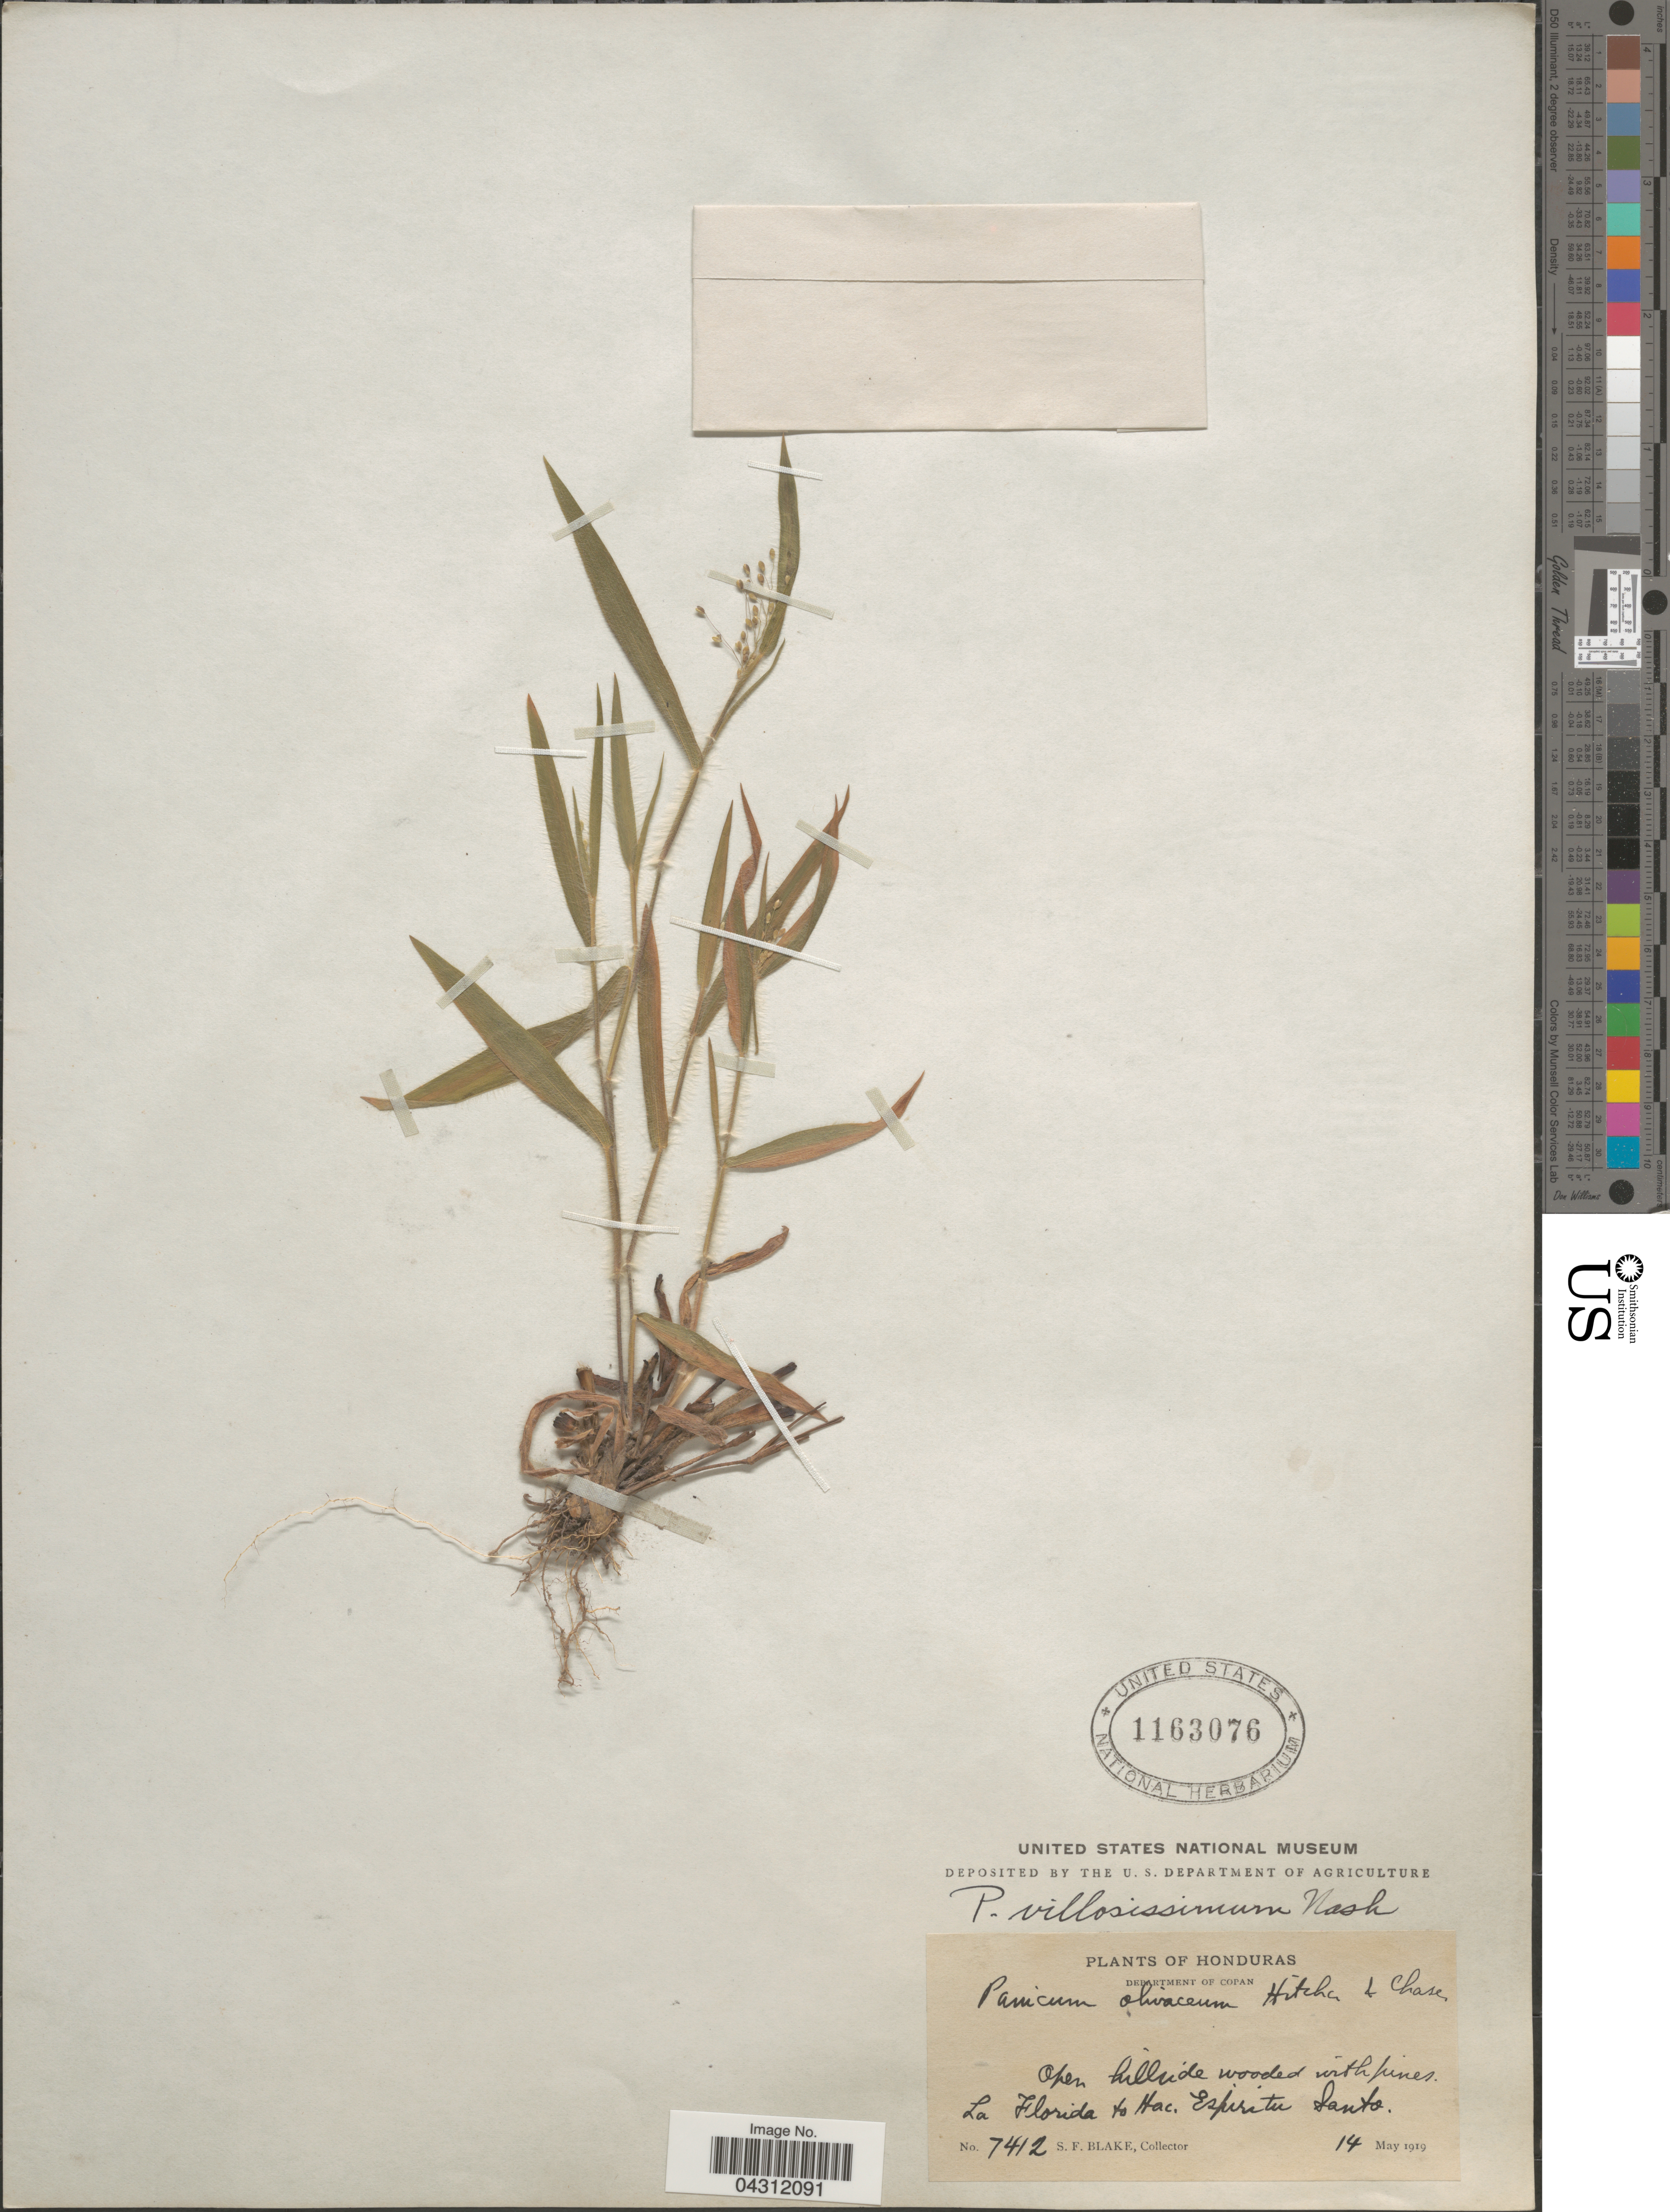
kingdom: Plantae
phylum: Tracheophyta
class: Liliopsida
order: Poales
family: Poaceae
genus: Dichanthelium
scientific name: Dichanthelium acuminatum var. acuminatum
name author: (Sw.) Gould & C.A. Clark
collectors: S. Blake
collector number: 7412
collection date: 1919-05-14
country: Honduras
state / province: Copan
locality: Department Of Copan. La Florida to Itac. Espiritu Santo.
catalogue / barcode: US 1163076